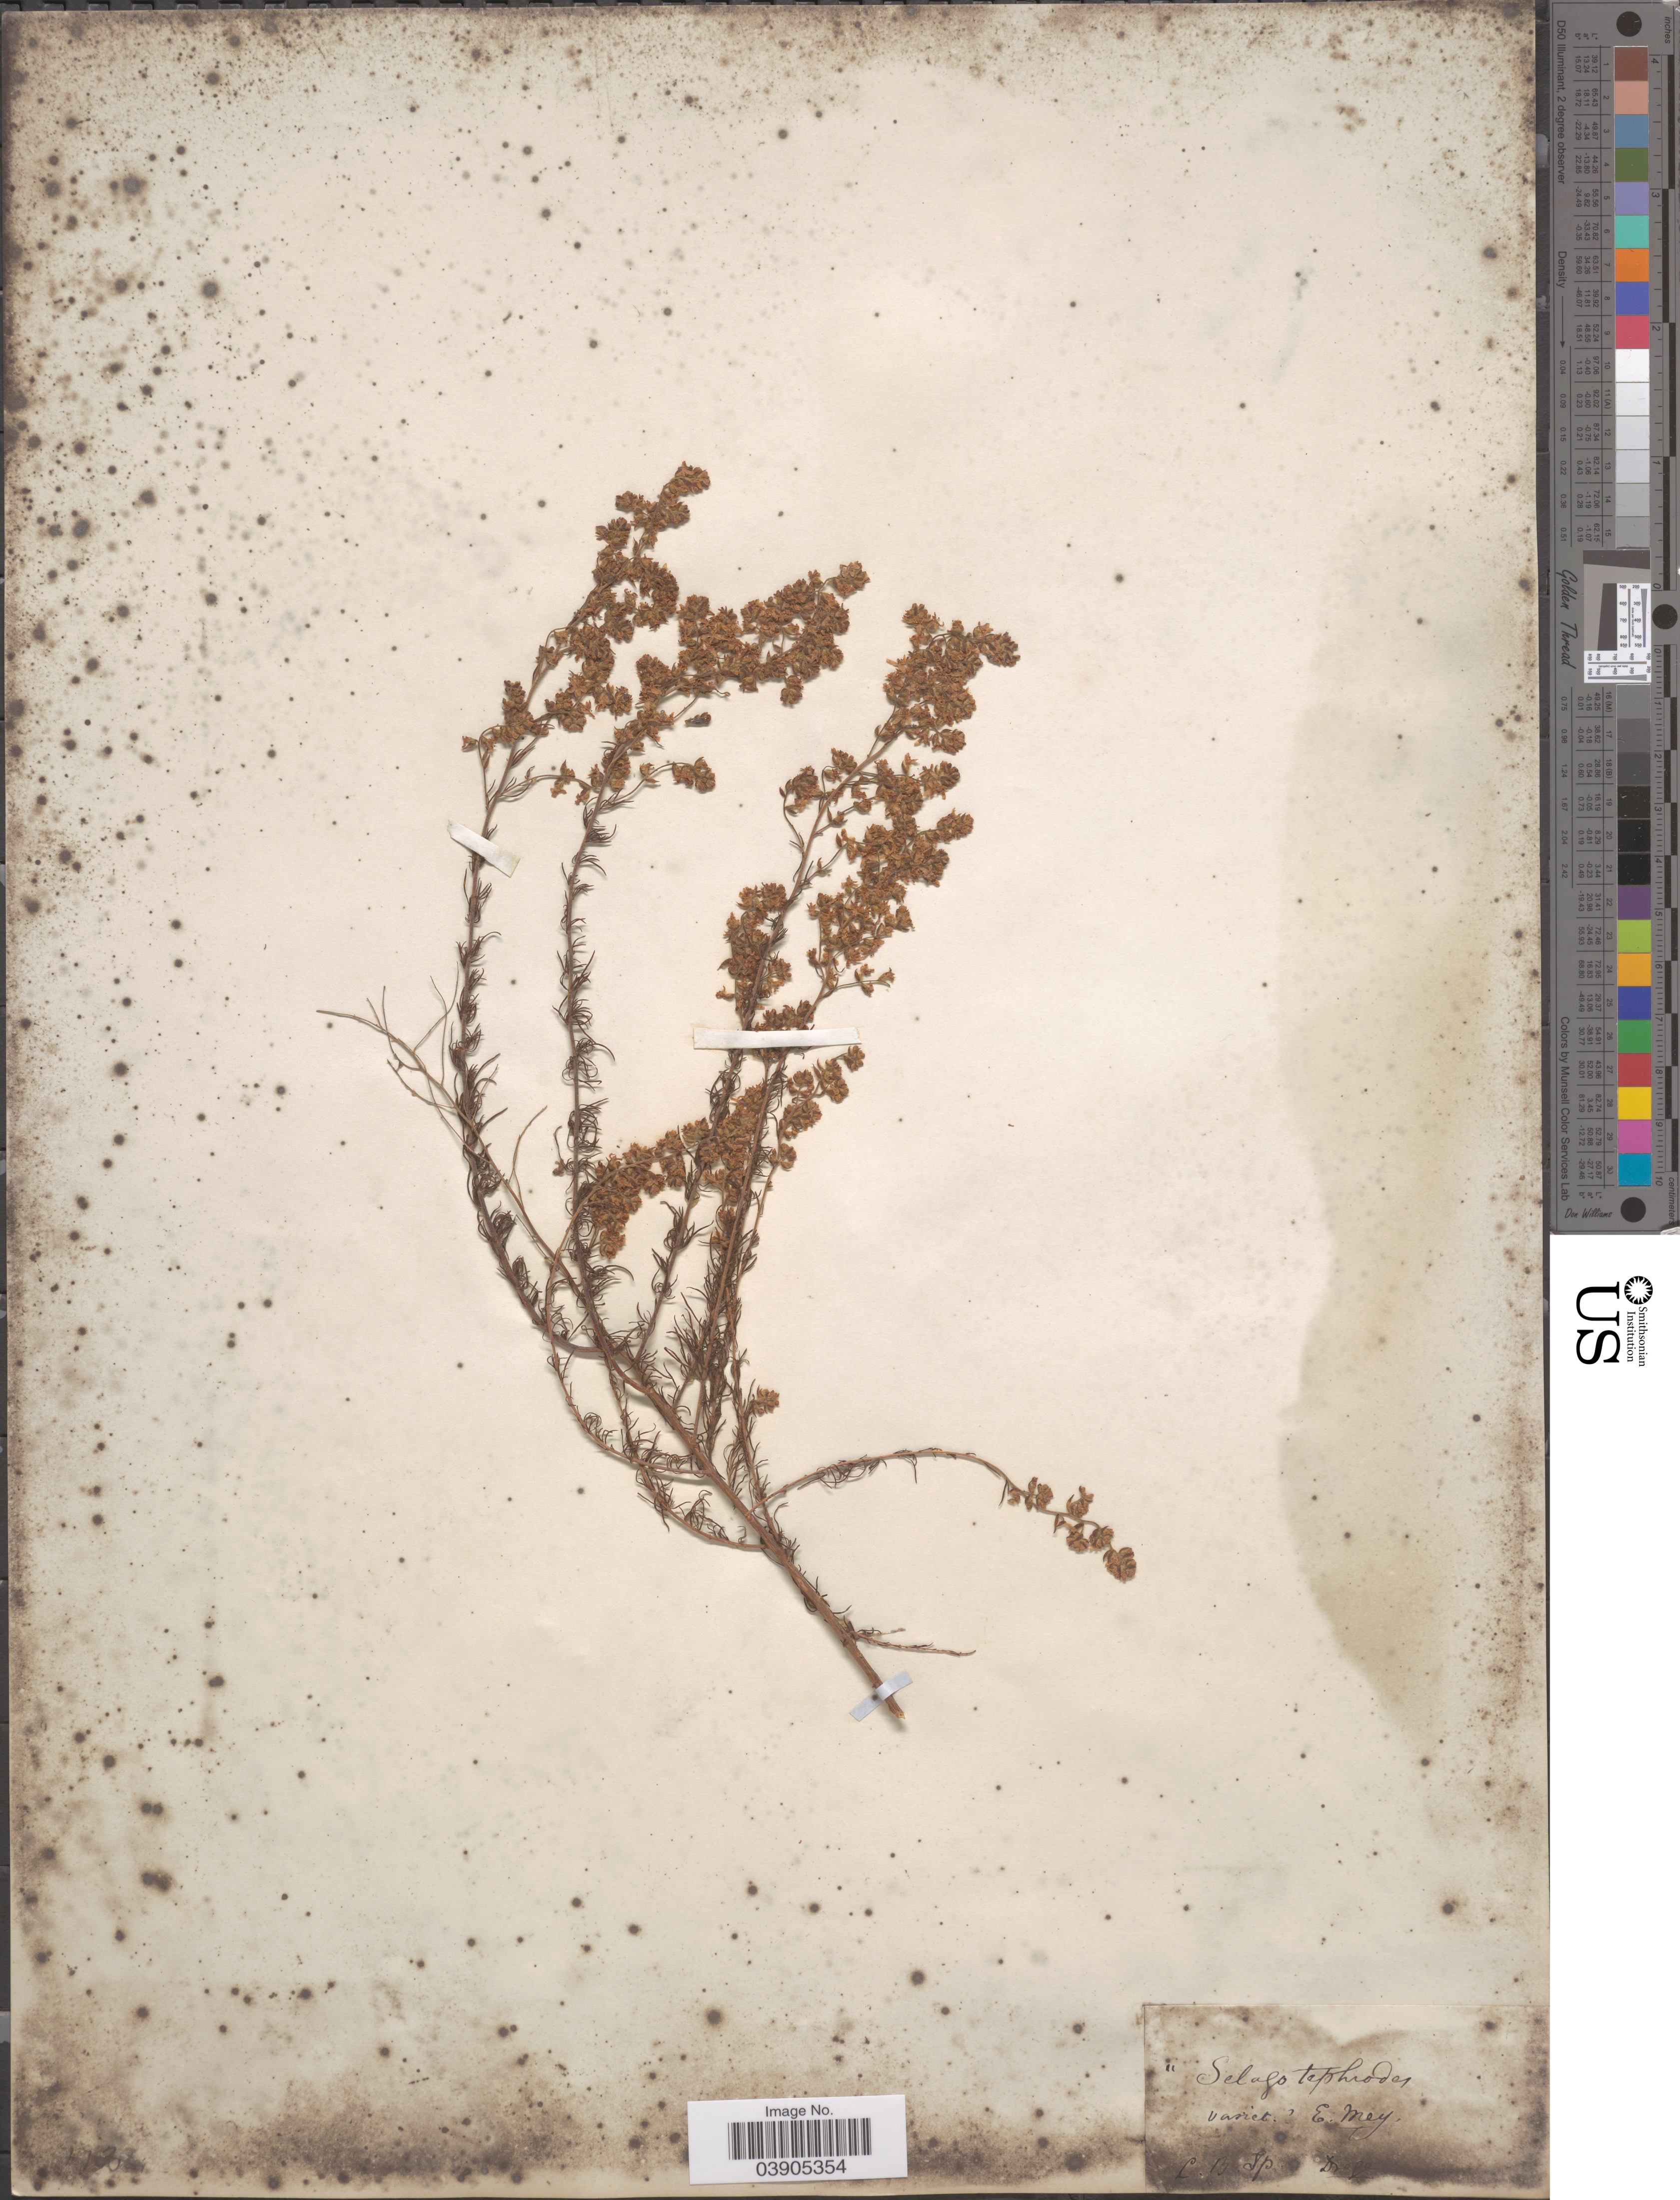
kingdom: Plantae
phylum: Tracheophyta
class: Magnoliopsida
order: Lamiales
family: Scrophulariaceae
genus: Selago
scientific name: Selago tephrodes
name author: E. Mey.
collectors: Drege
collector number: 11?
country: South Africa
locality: C. B. Sp.